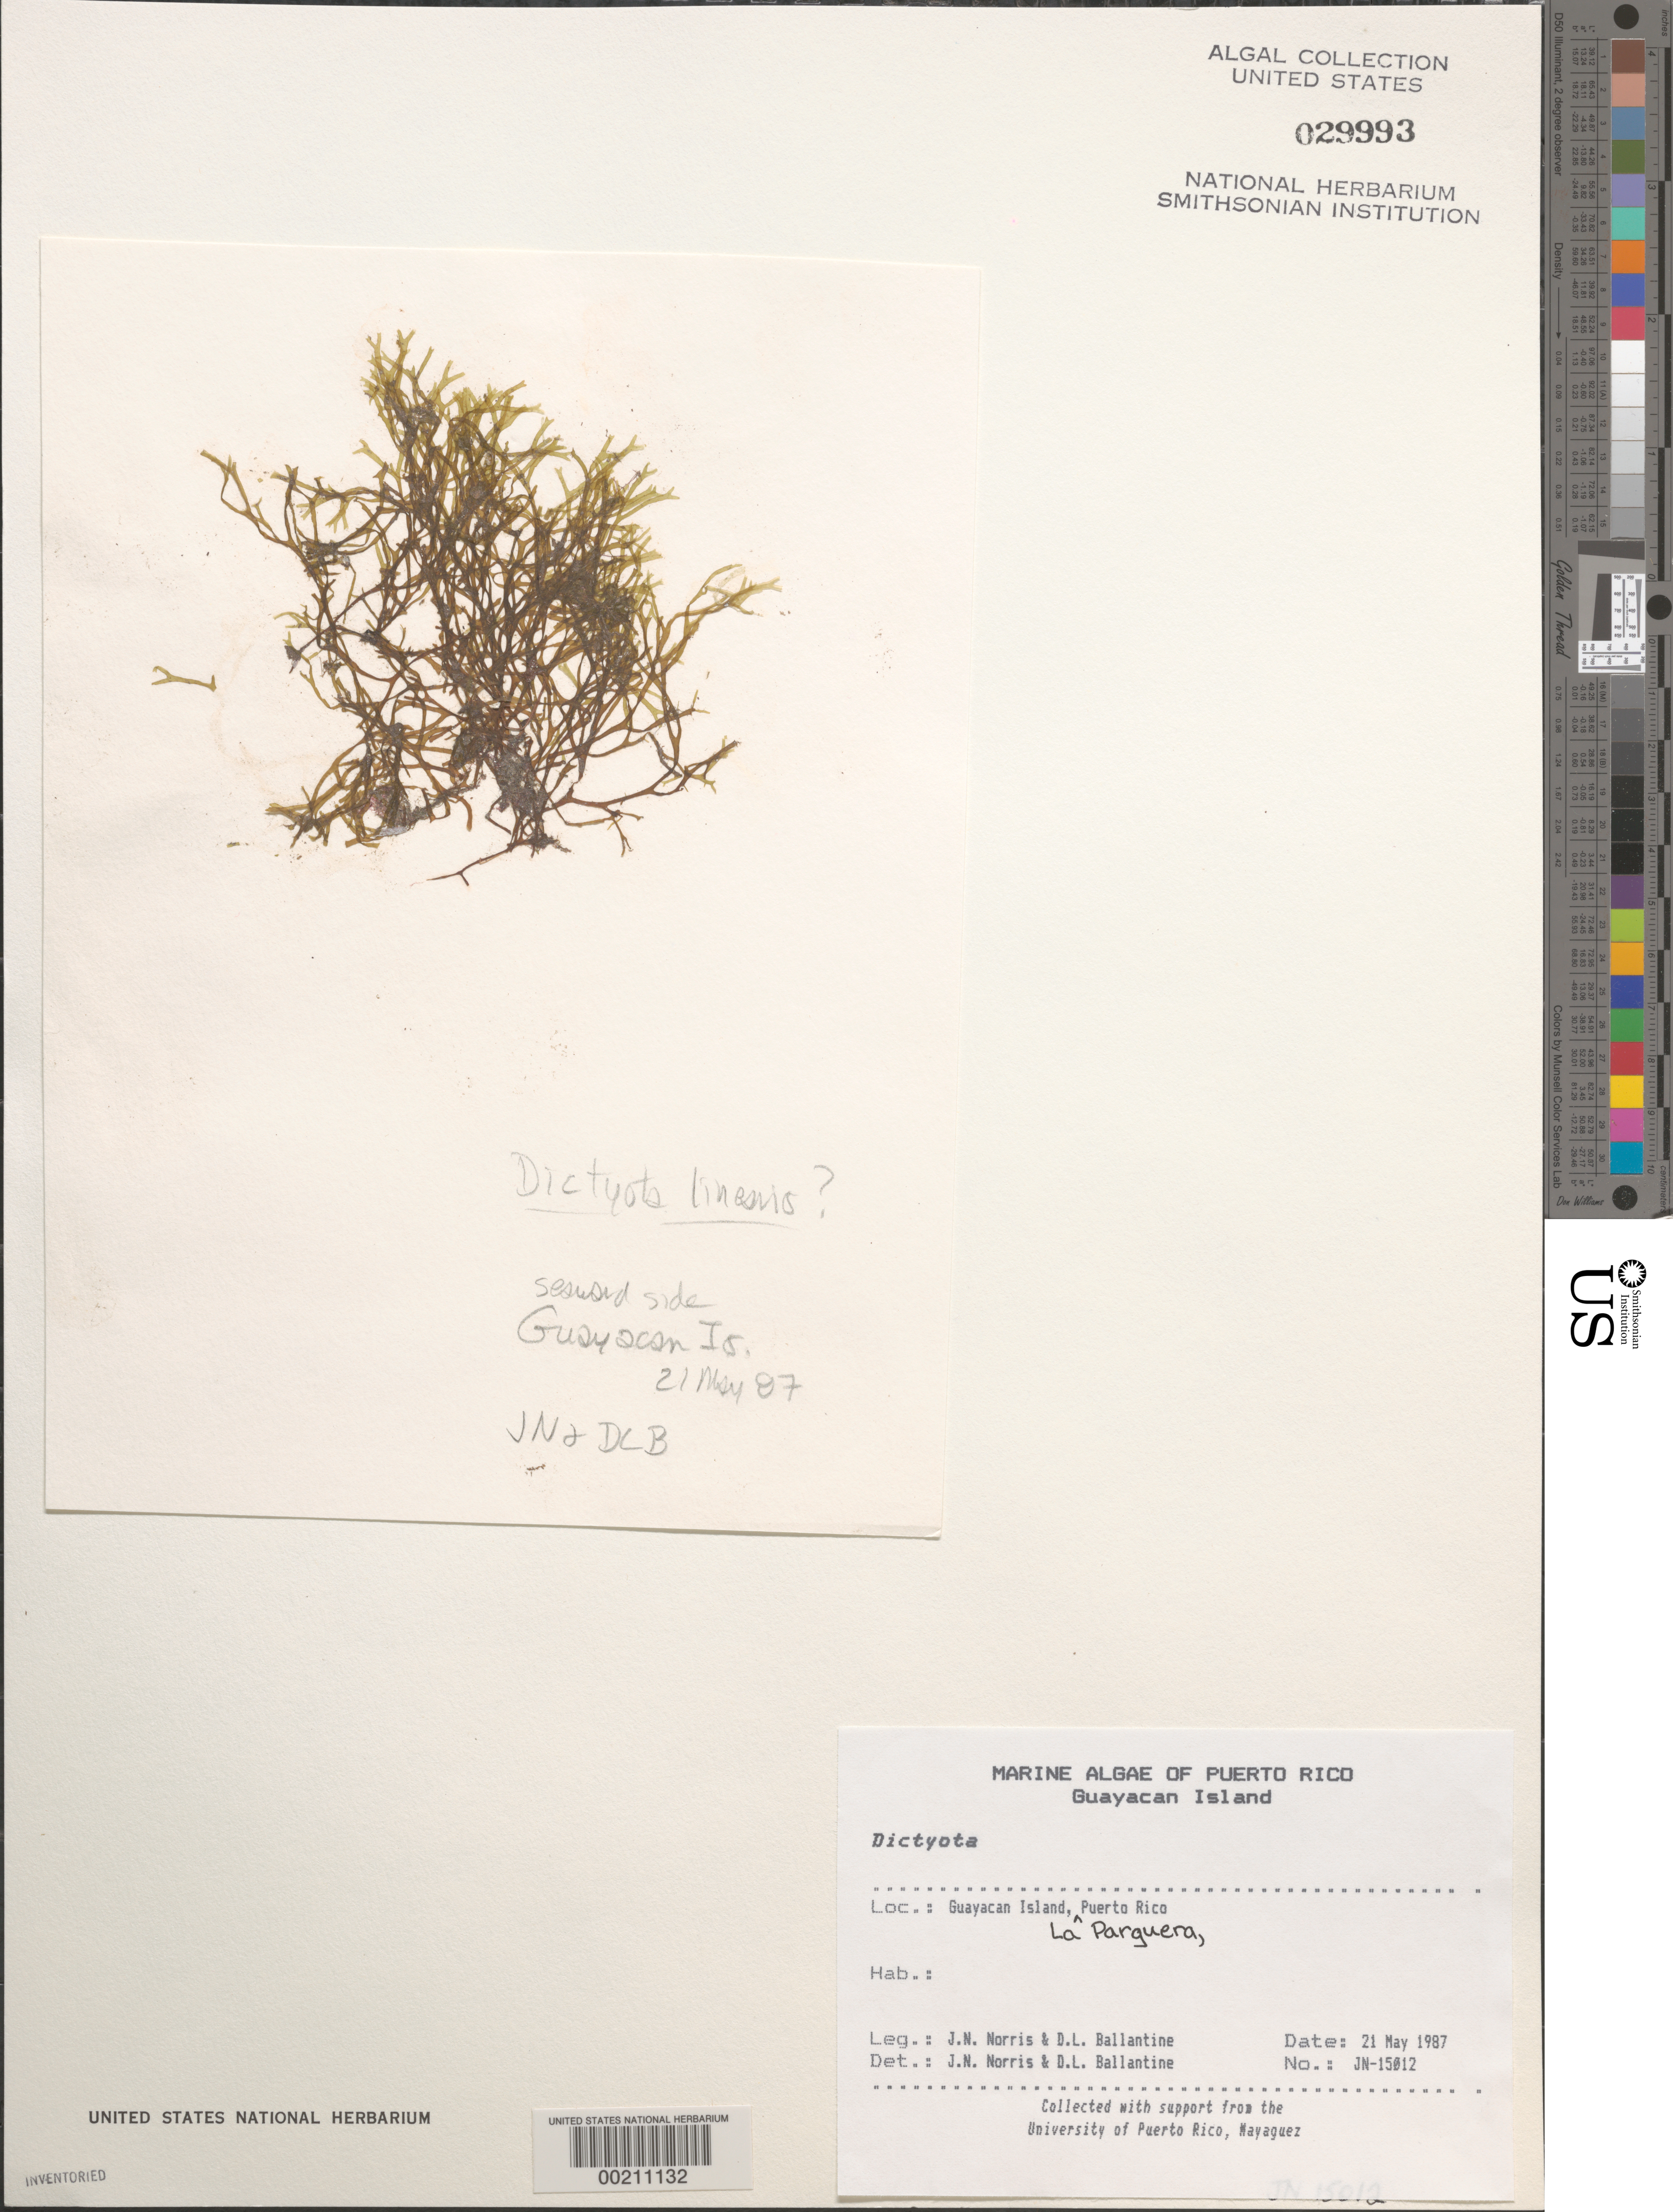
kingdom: Chromista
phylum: Ochrophyta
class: Phaeophyceae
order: Dictyotales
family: Dictyotaceae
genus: Dictyota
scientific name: Dictyota sp.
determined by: Norris, J. N.; Ballantine, D. L.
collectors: J. N. Norris & D.L. Ballantine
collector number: JN-15012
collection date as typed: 21 May 1987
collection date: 1987-05-21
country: Puerto Rico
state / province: Lajas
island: Guayacan Island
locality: La Parguera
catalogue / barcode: US 29993